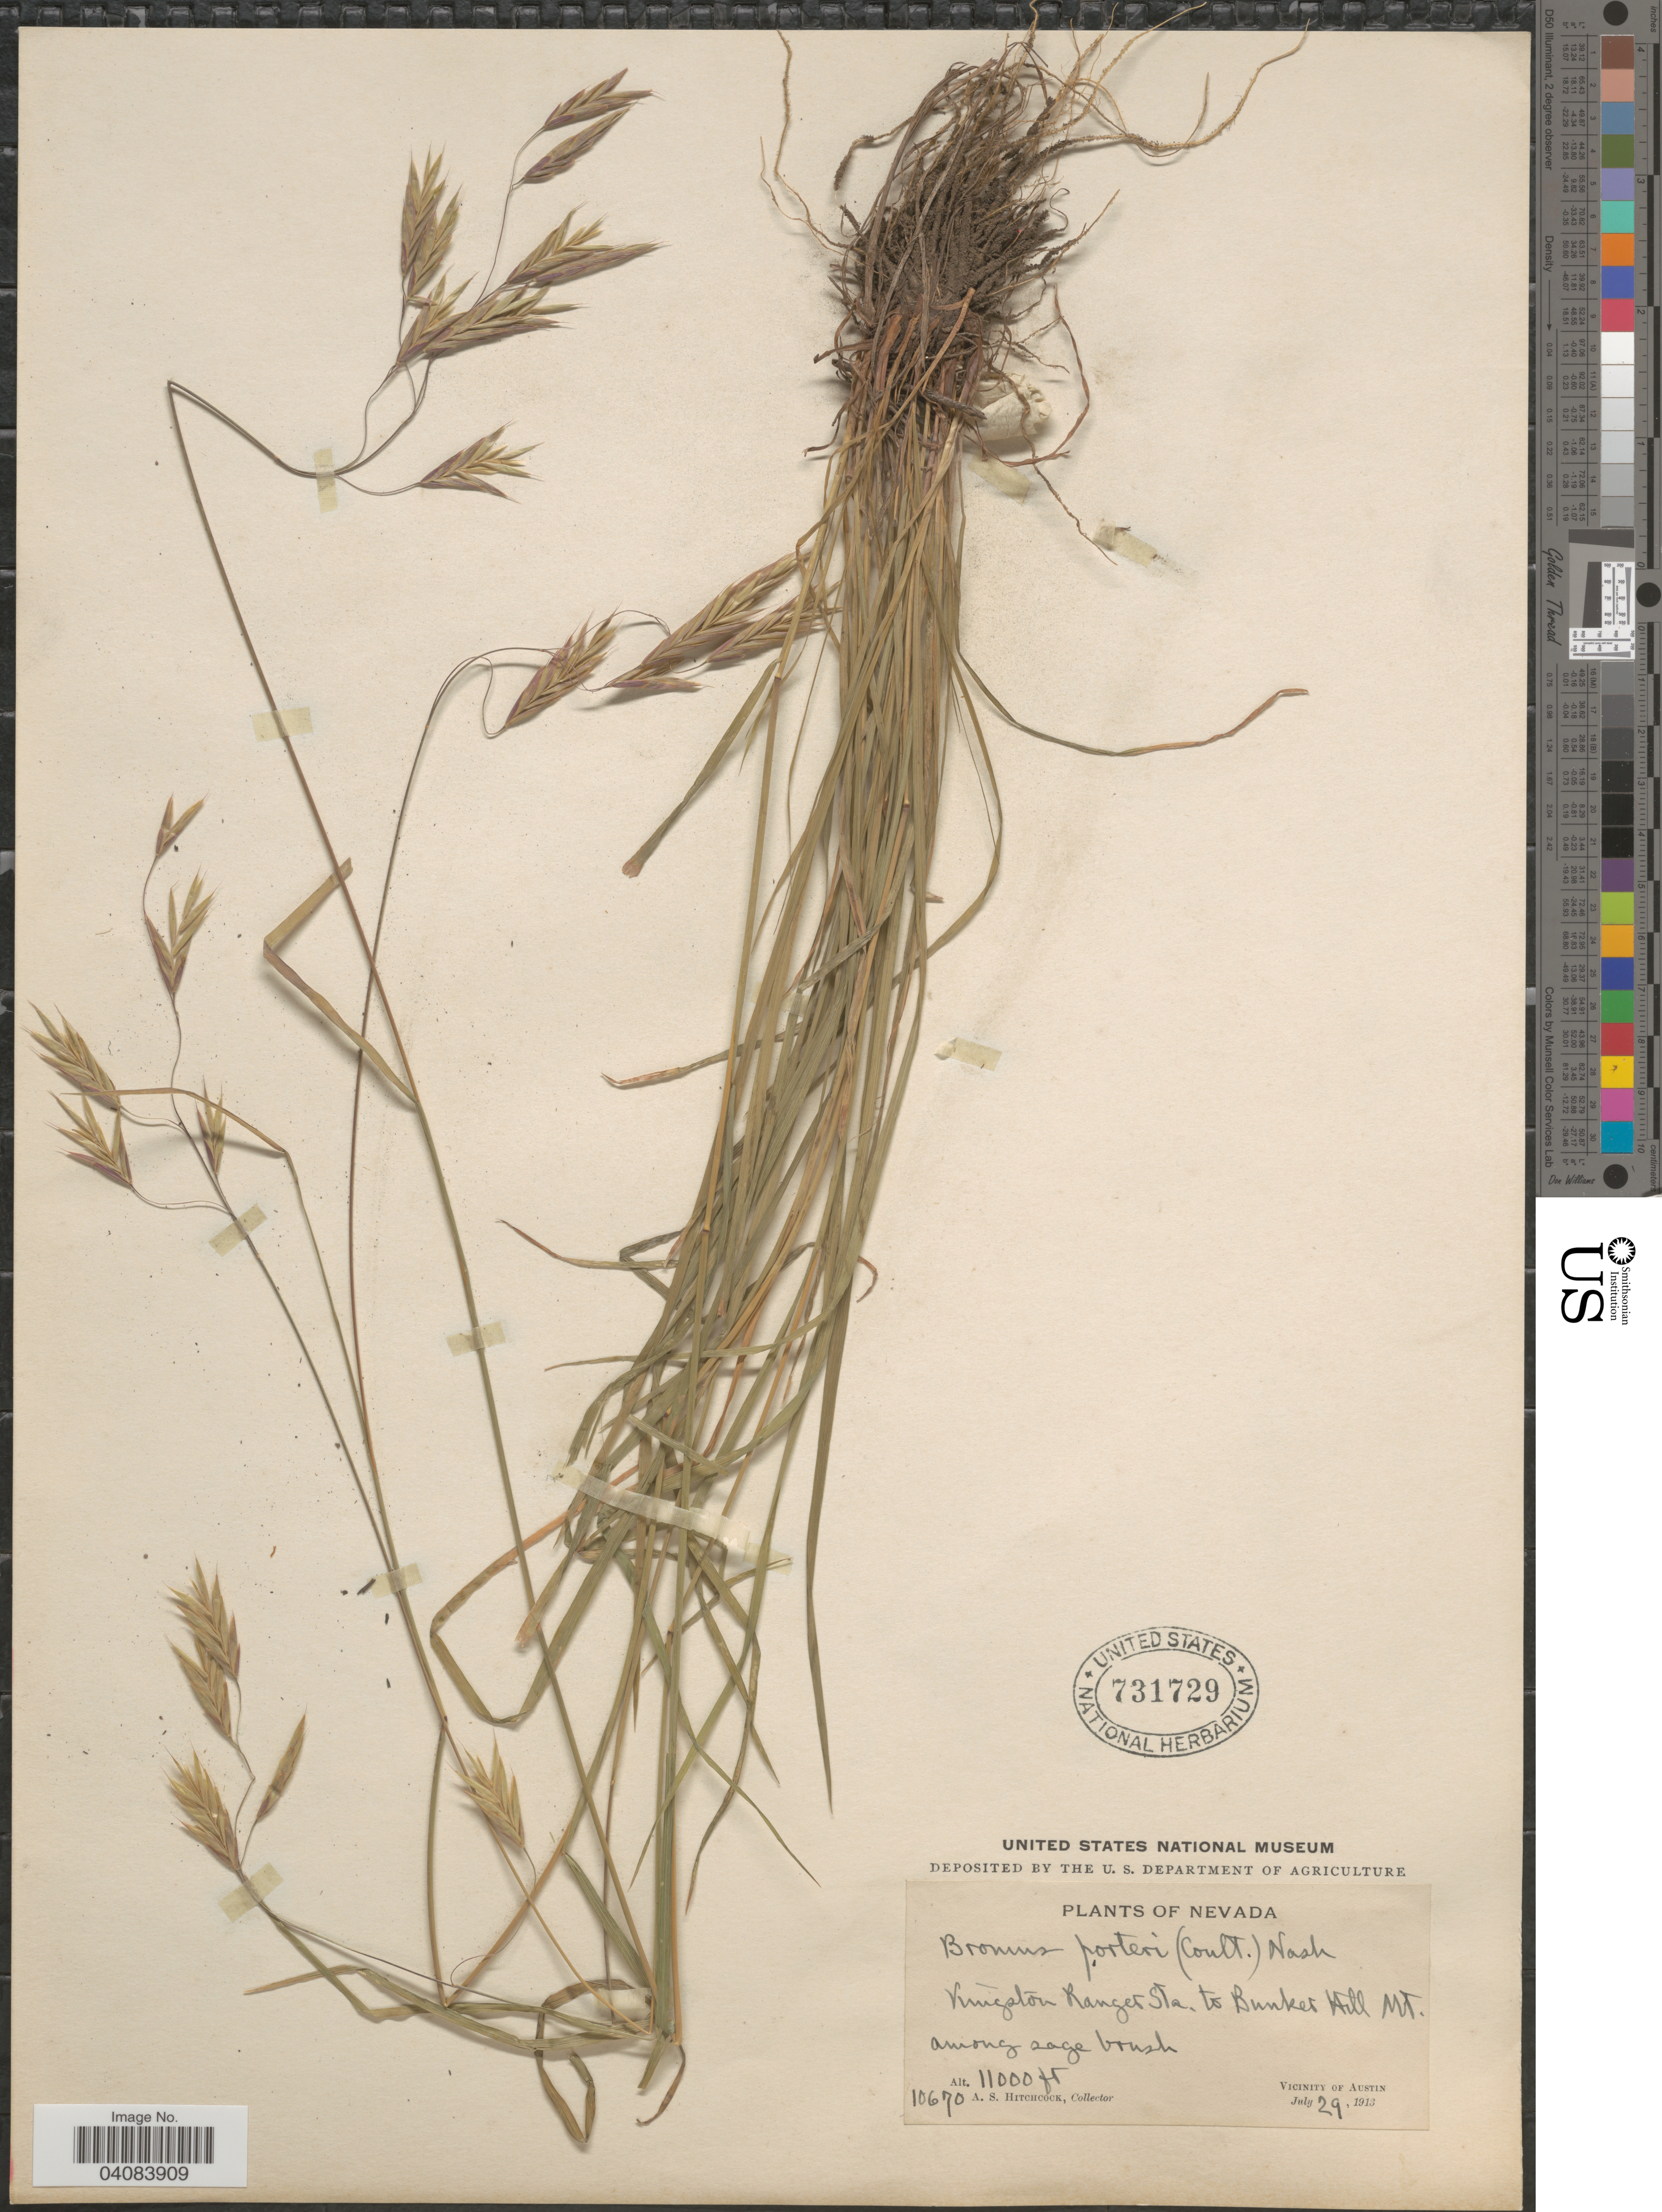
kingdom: Plantae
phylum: Tracheophyta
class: Liliopsida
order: Poales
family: Poaceae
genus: Bromus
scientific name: Bromus porteri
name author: (J.M. Coult.) Nash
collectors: A. S. Hitchcock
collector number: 10670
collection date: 1913-07-29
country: United States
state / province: Nevada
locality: Kingston Ranger Sta. to Bunker Hill Mt. among sage brush. Vicinity of Austin.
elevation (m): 3353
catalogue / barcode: US 731729